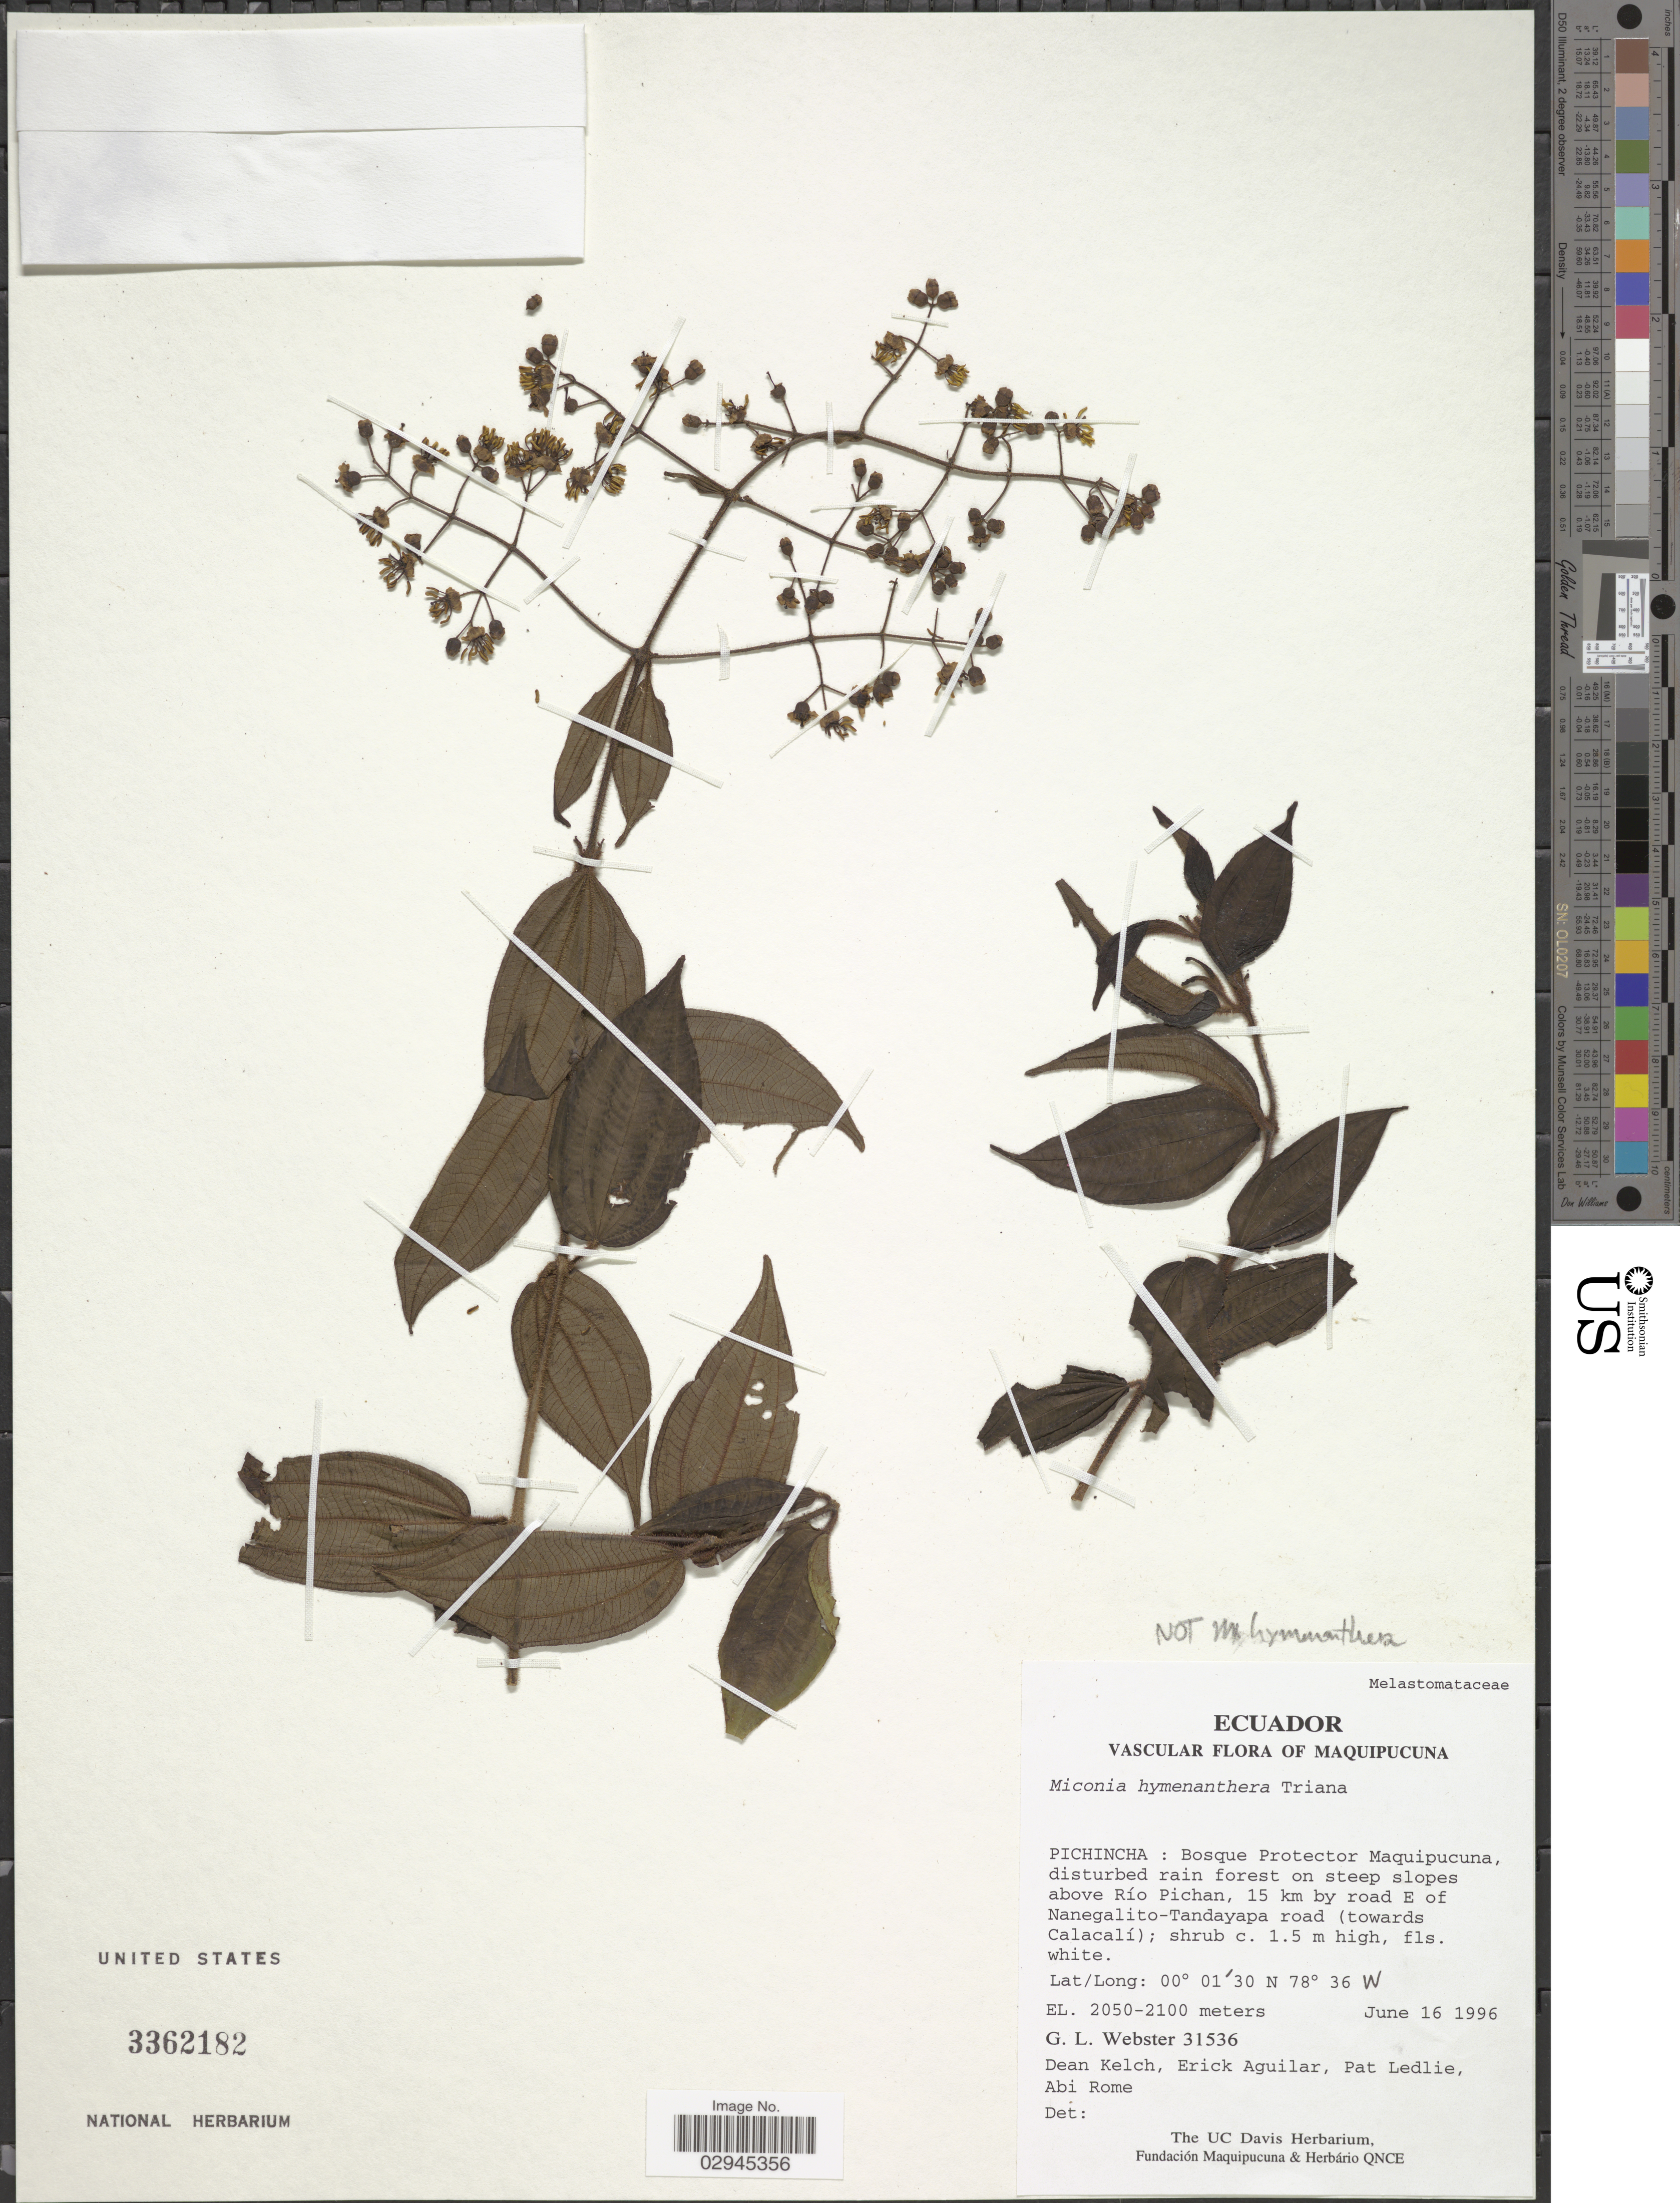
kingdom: Plantae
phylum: Tracheophyta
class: Magnoliopsida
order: Myrtales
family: Melastomataceae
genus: Miconia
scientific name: Miconia sp.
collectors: G. L. Webster, D. Kelch, E. Aguilar, P. Ledlie & A. Rome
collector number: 31536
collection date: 1996-06-16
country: Ecuador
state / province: Pichincha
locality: Vascular Flora of Maquipucuna. [unsure placement] Bosque Protector Maquipucuna, disturbed rain forest on steep slopes above Río Pichan, 15 km by road E of Nanegalito-Tandayapa road (towards Calacalí).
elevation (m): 2050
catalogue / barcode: US 3362182